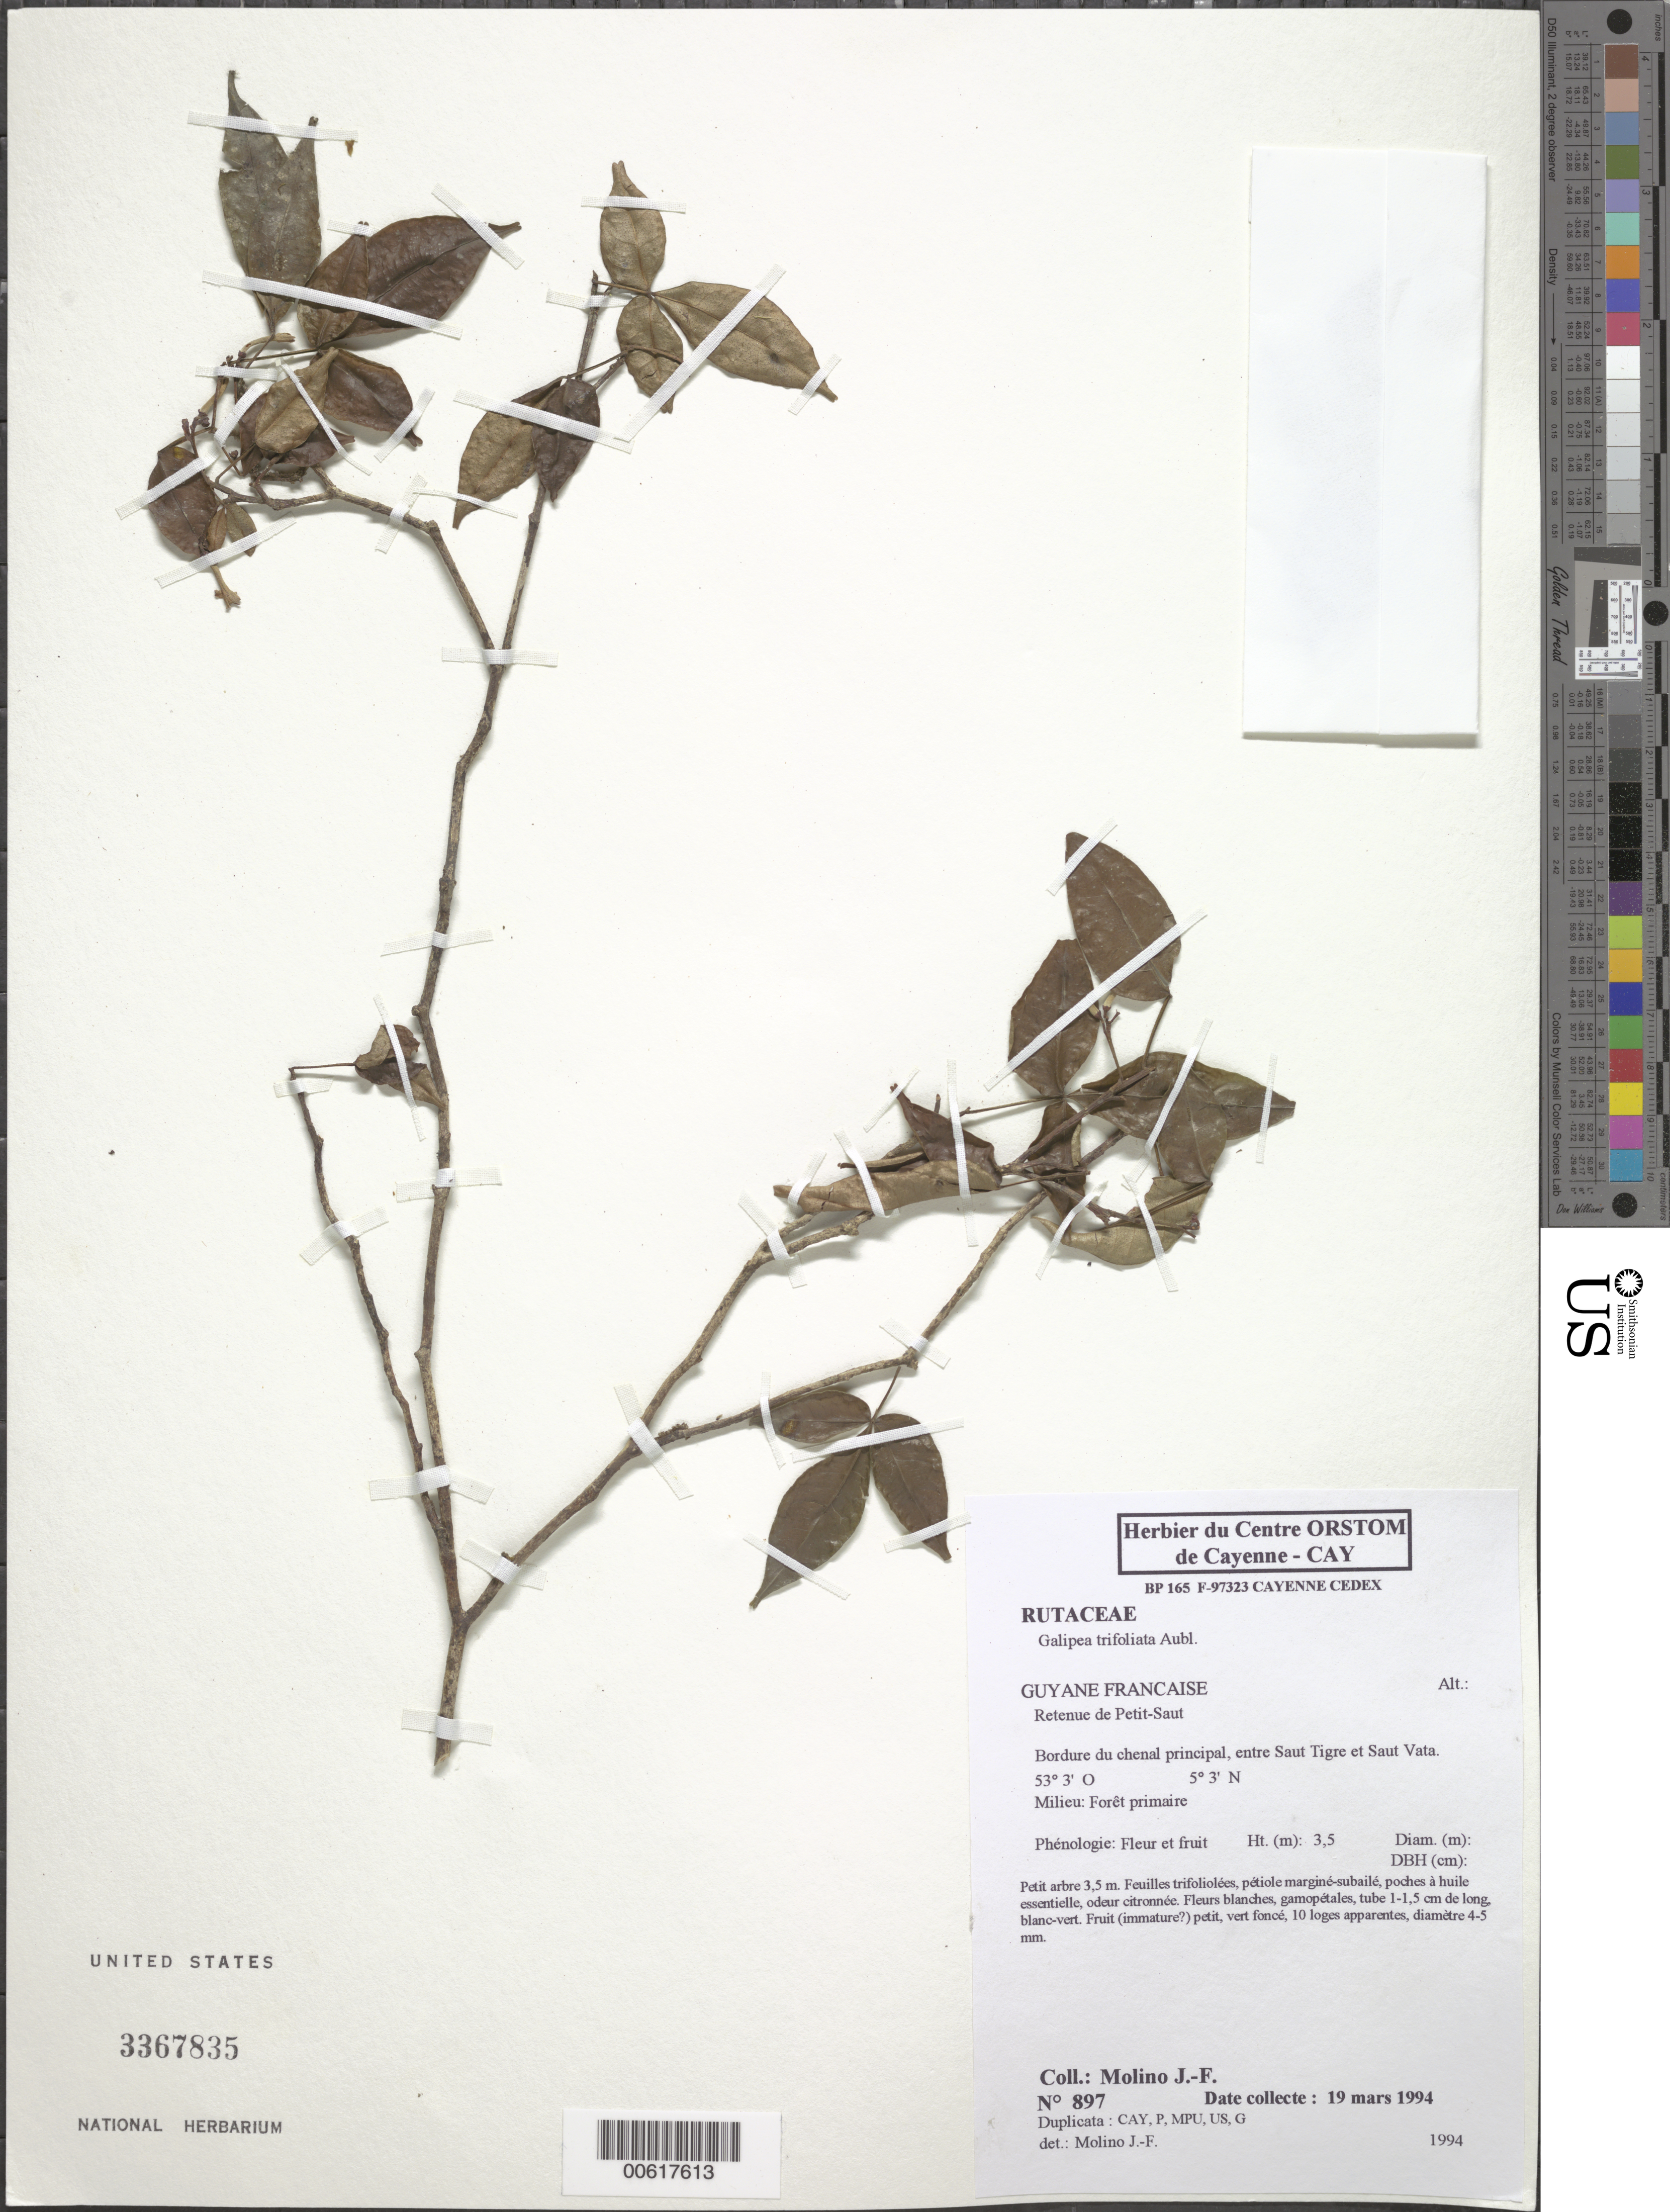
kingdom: Plantae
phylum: Tracheophyta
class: Magnoliopsida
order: Sapindales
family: Rutaceae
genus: Galipea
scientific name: Galipea trifoliata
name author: Aubl.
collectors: J. Molino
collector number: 897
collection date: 1994-03-19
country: French Guiana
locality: Guyane Francaise. Retenue de Petit-Saut. Bordure du chenal principal, entre Saut Tigre et Saut Vata.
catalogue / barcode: US 3367835